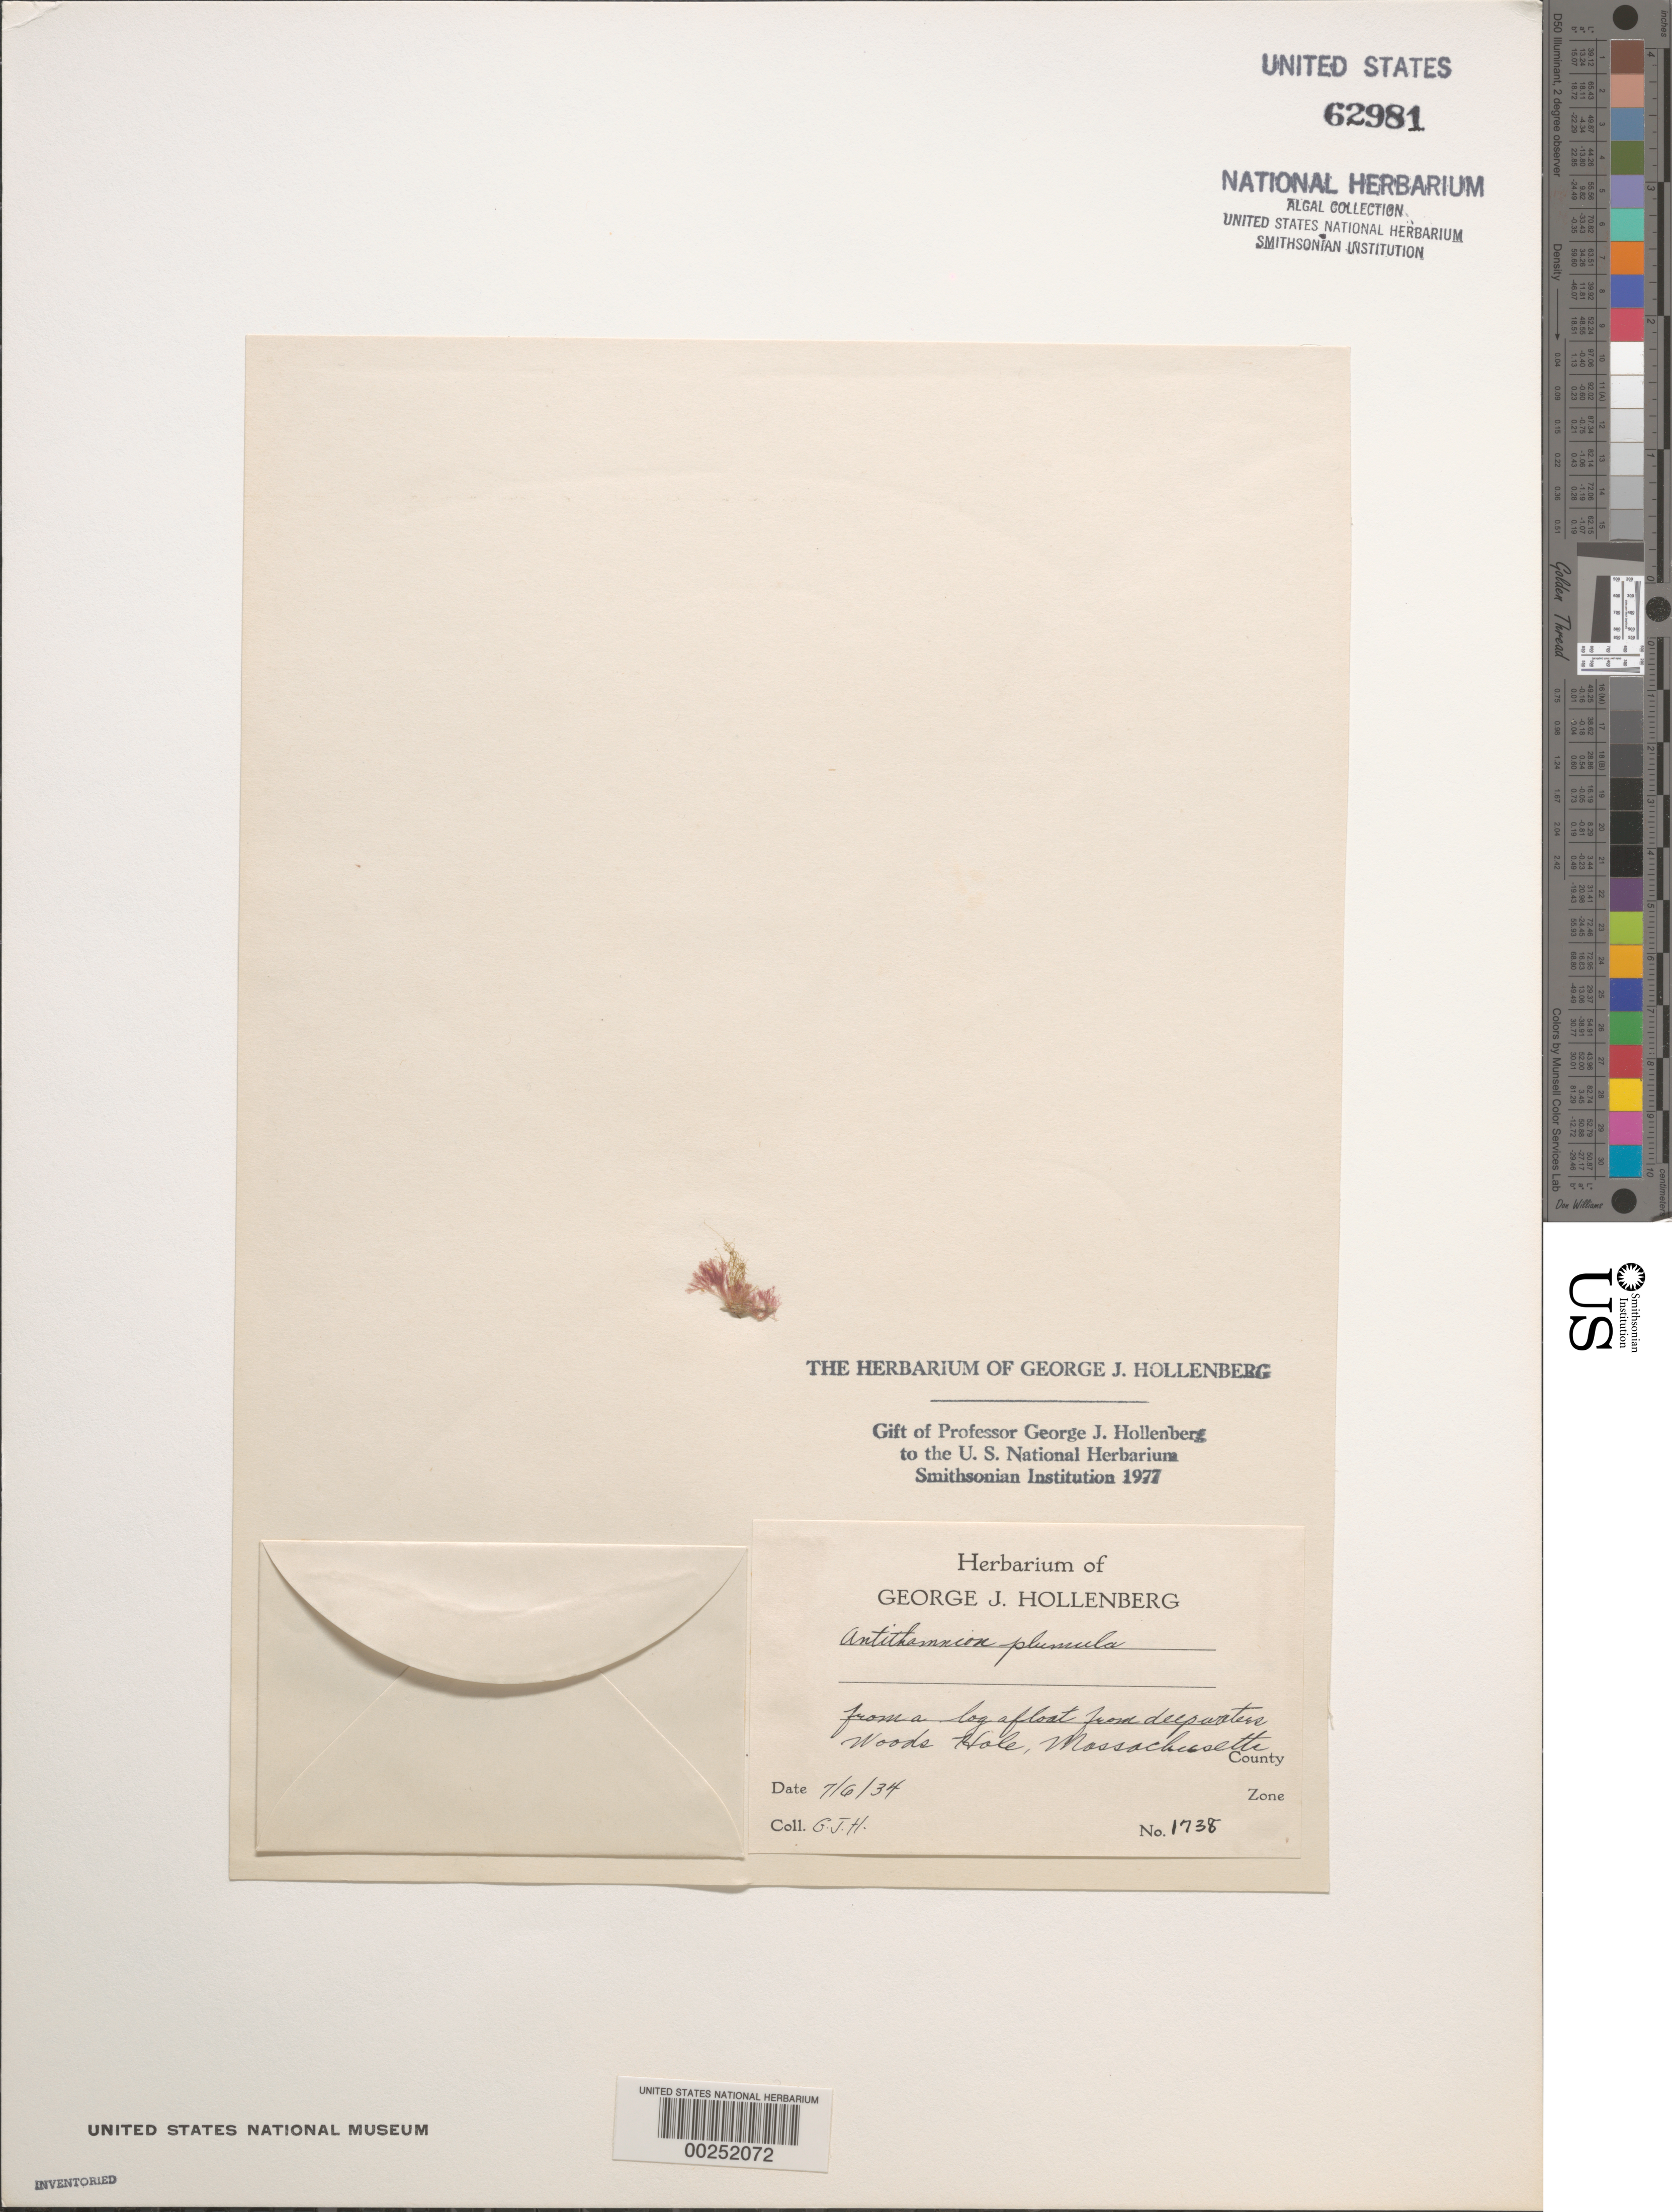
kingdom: Plantae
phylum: Rhodophyta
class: Florideophyceae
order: Ceramiales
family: Ceramiaceae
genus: Pterothamnion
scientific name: Pterothamnion plumula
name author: (J. Ellis) Näg.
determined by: Algae name updating Project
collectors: G. Hollenberg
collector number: GJH 1738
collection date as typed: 06 Jul 1934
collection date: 1934-07-06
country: United States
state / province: Massachusetts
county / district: Barnstable County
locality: Woods Hole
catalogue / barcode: US 62981